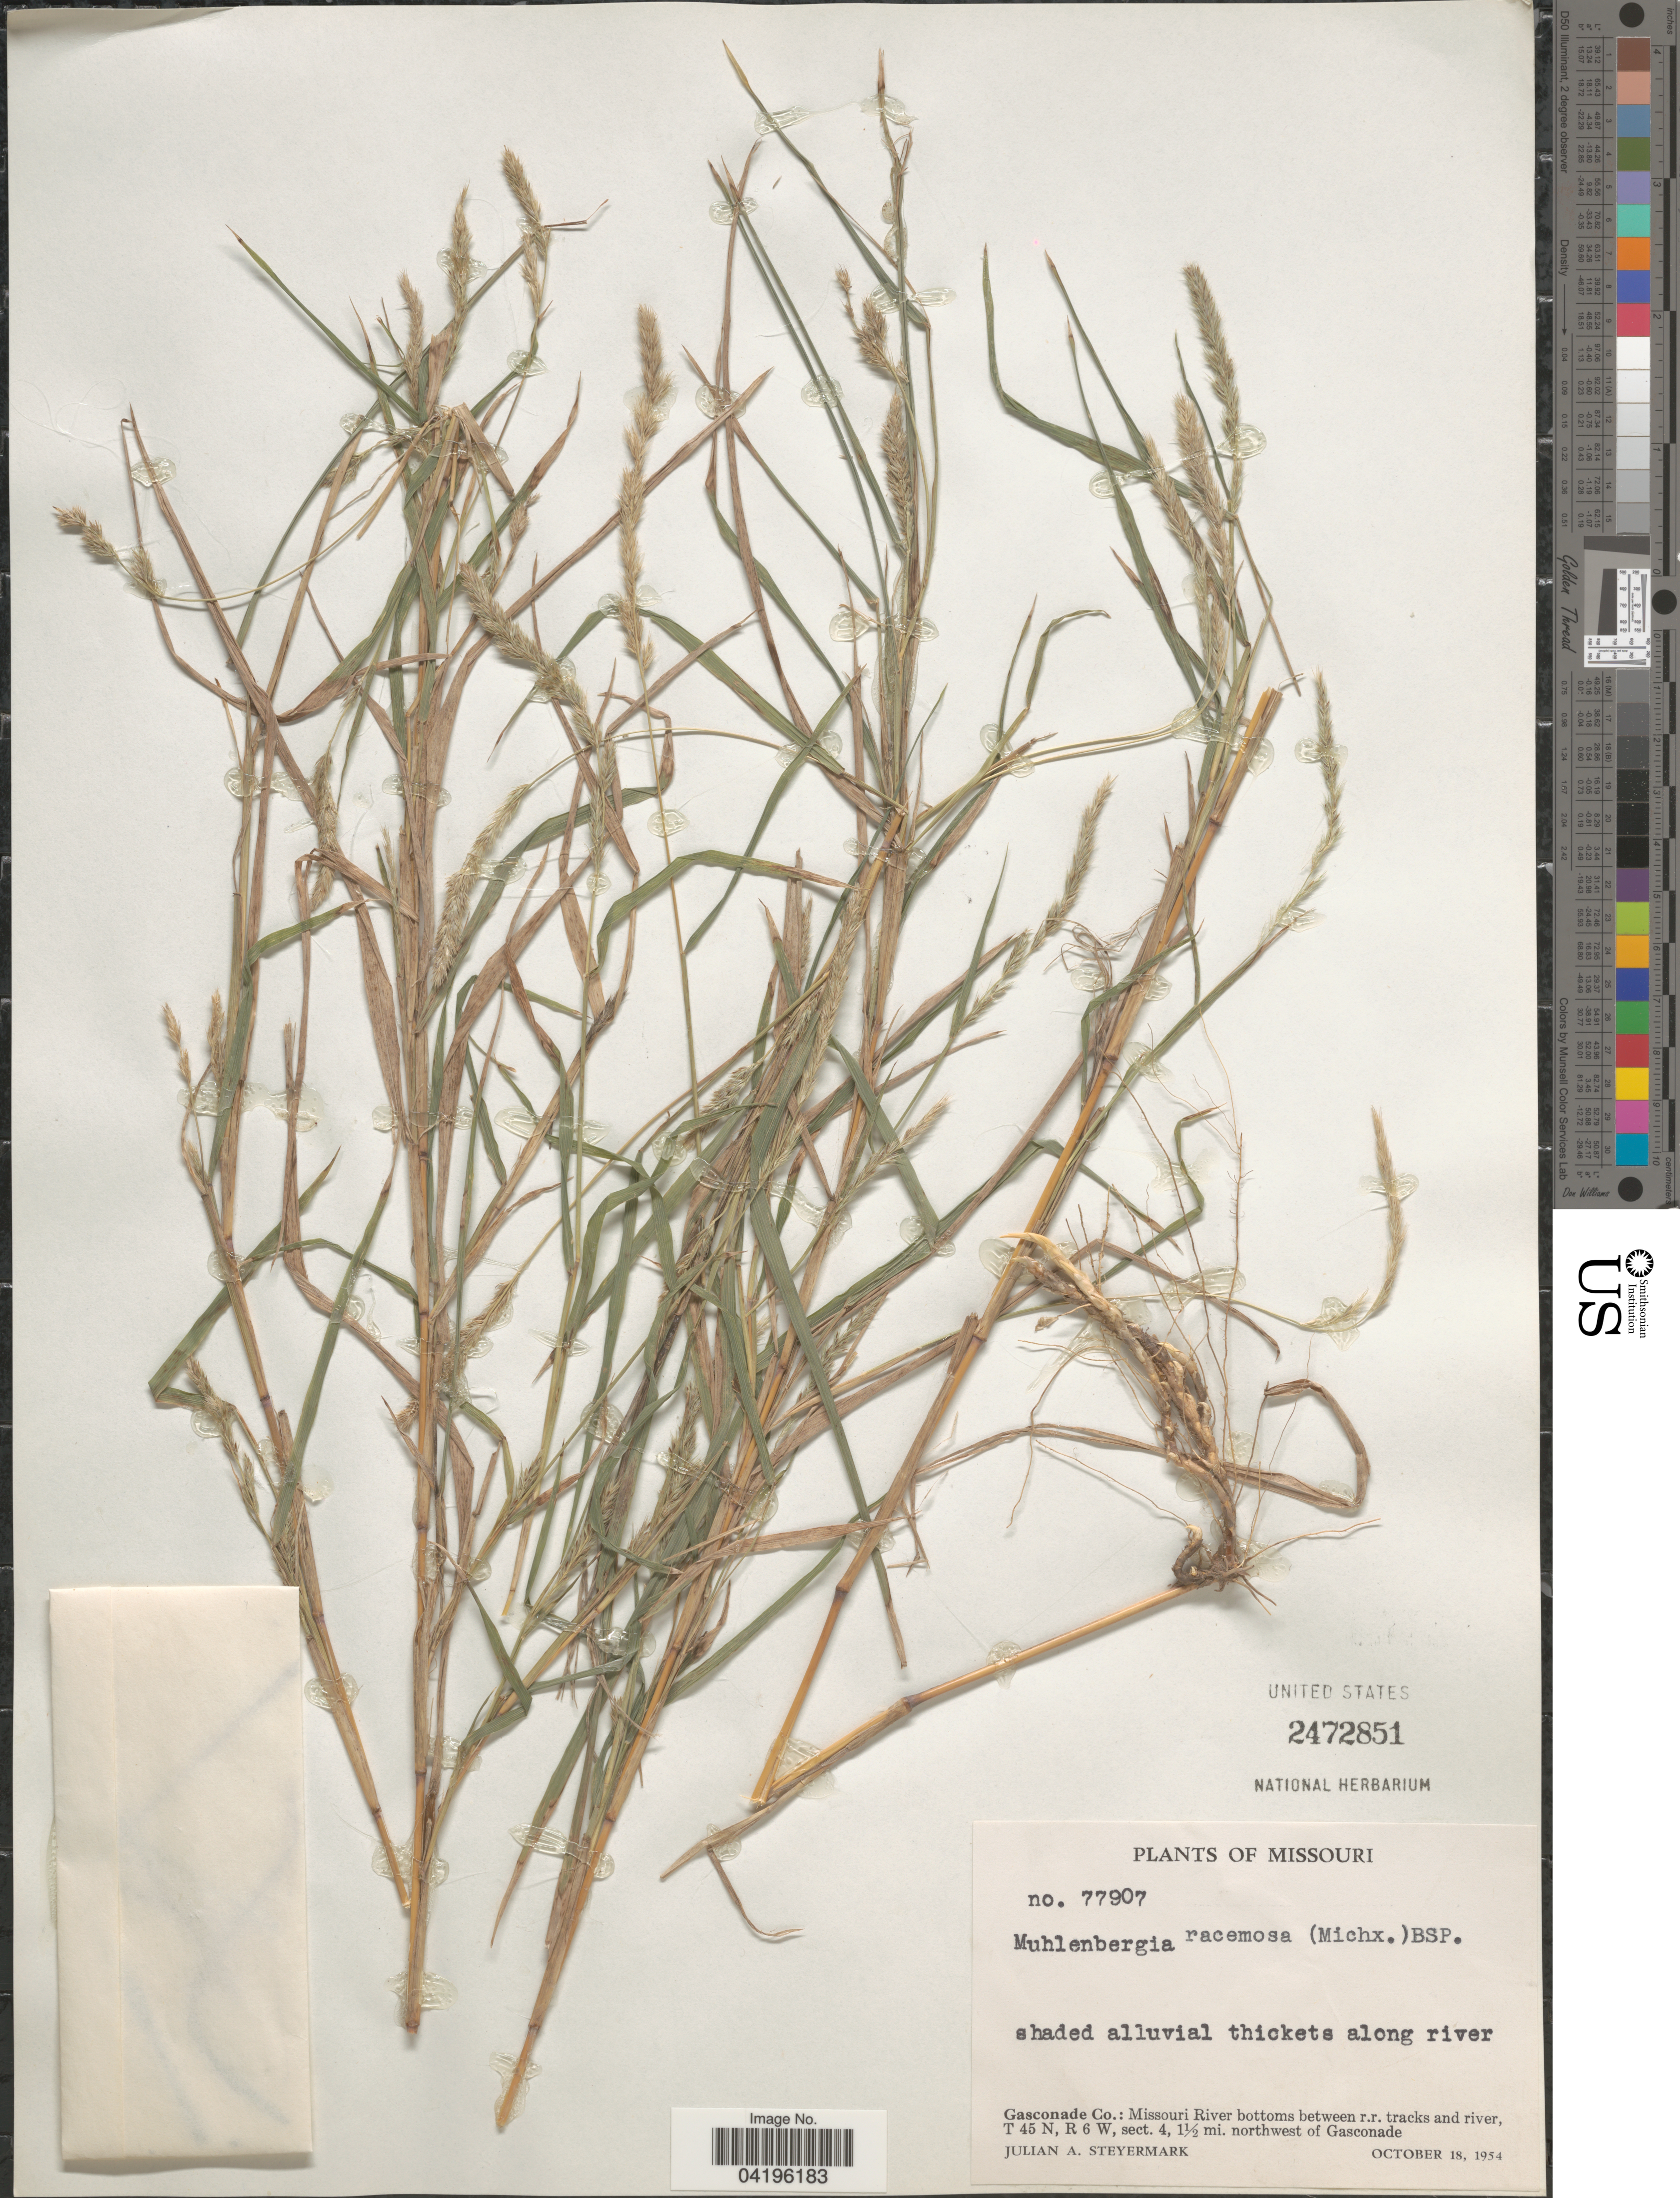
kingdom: Plantae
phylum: Tracheophyta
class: Liliopsida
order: Poales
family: Poaceae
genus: Muhlenbergia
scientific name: Muhlenbergia racemosa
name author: (Michx.) Britton et al.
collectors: J. Steyermark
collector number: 77907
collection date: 1954-10-18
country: United States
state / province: Missouri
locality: Gasconade Co.: Missouri River bottoms between r.r. tracks and river, T 45 N, R 6 W, sect. 4, 1½ mi. northwest of Gasconade.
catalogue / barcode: US 2472851